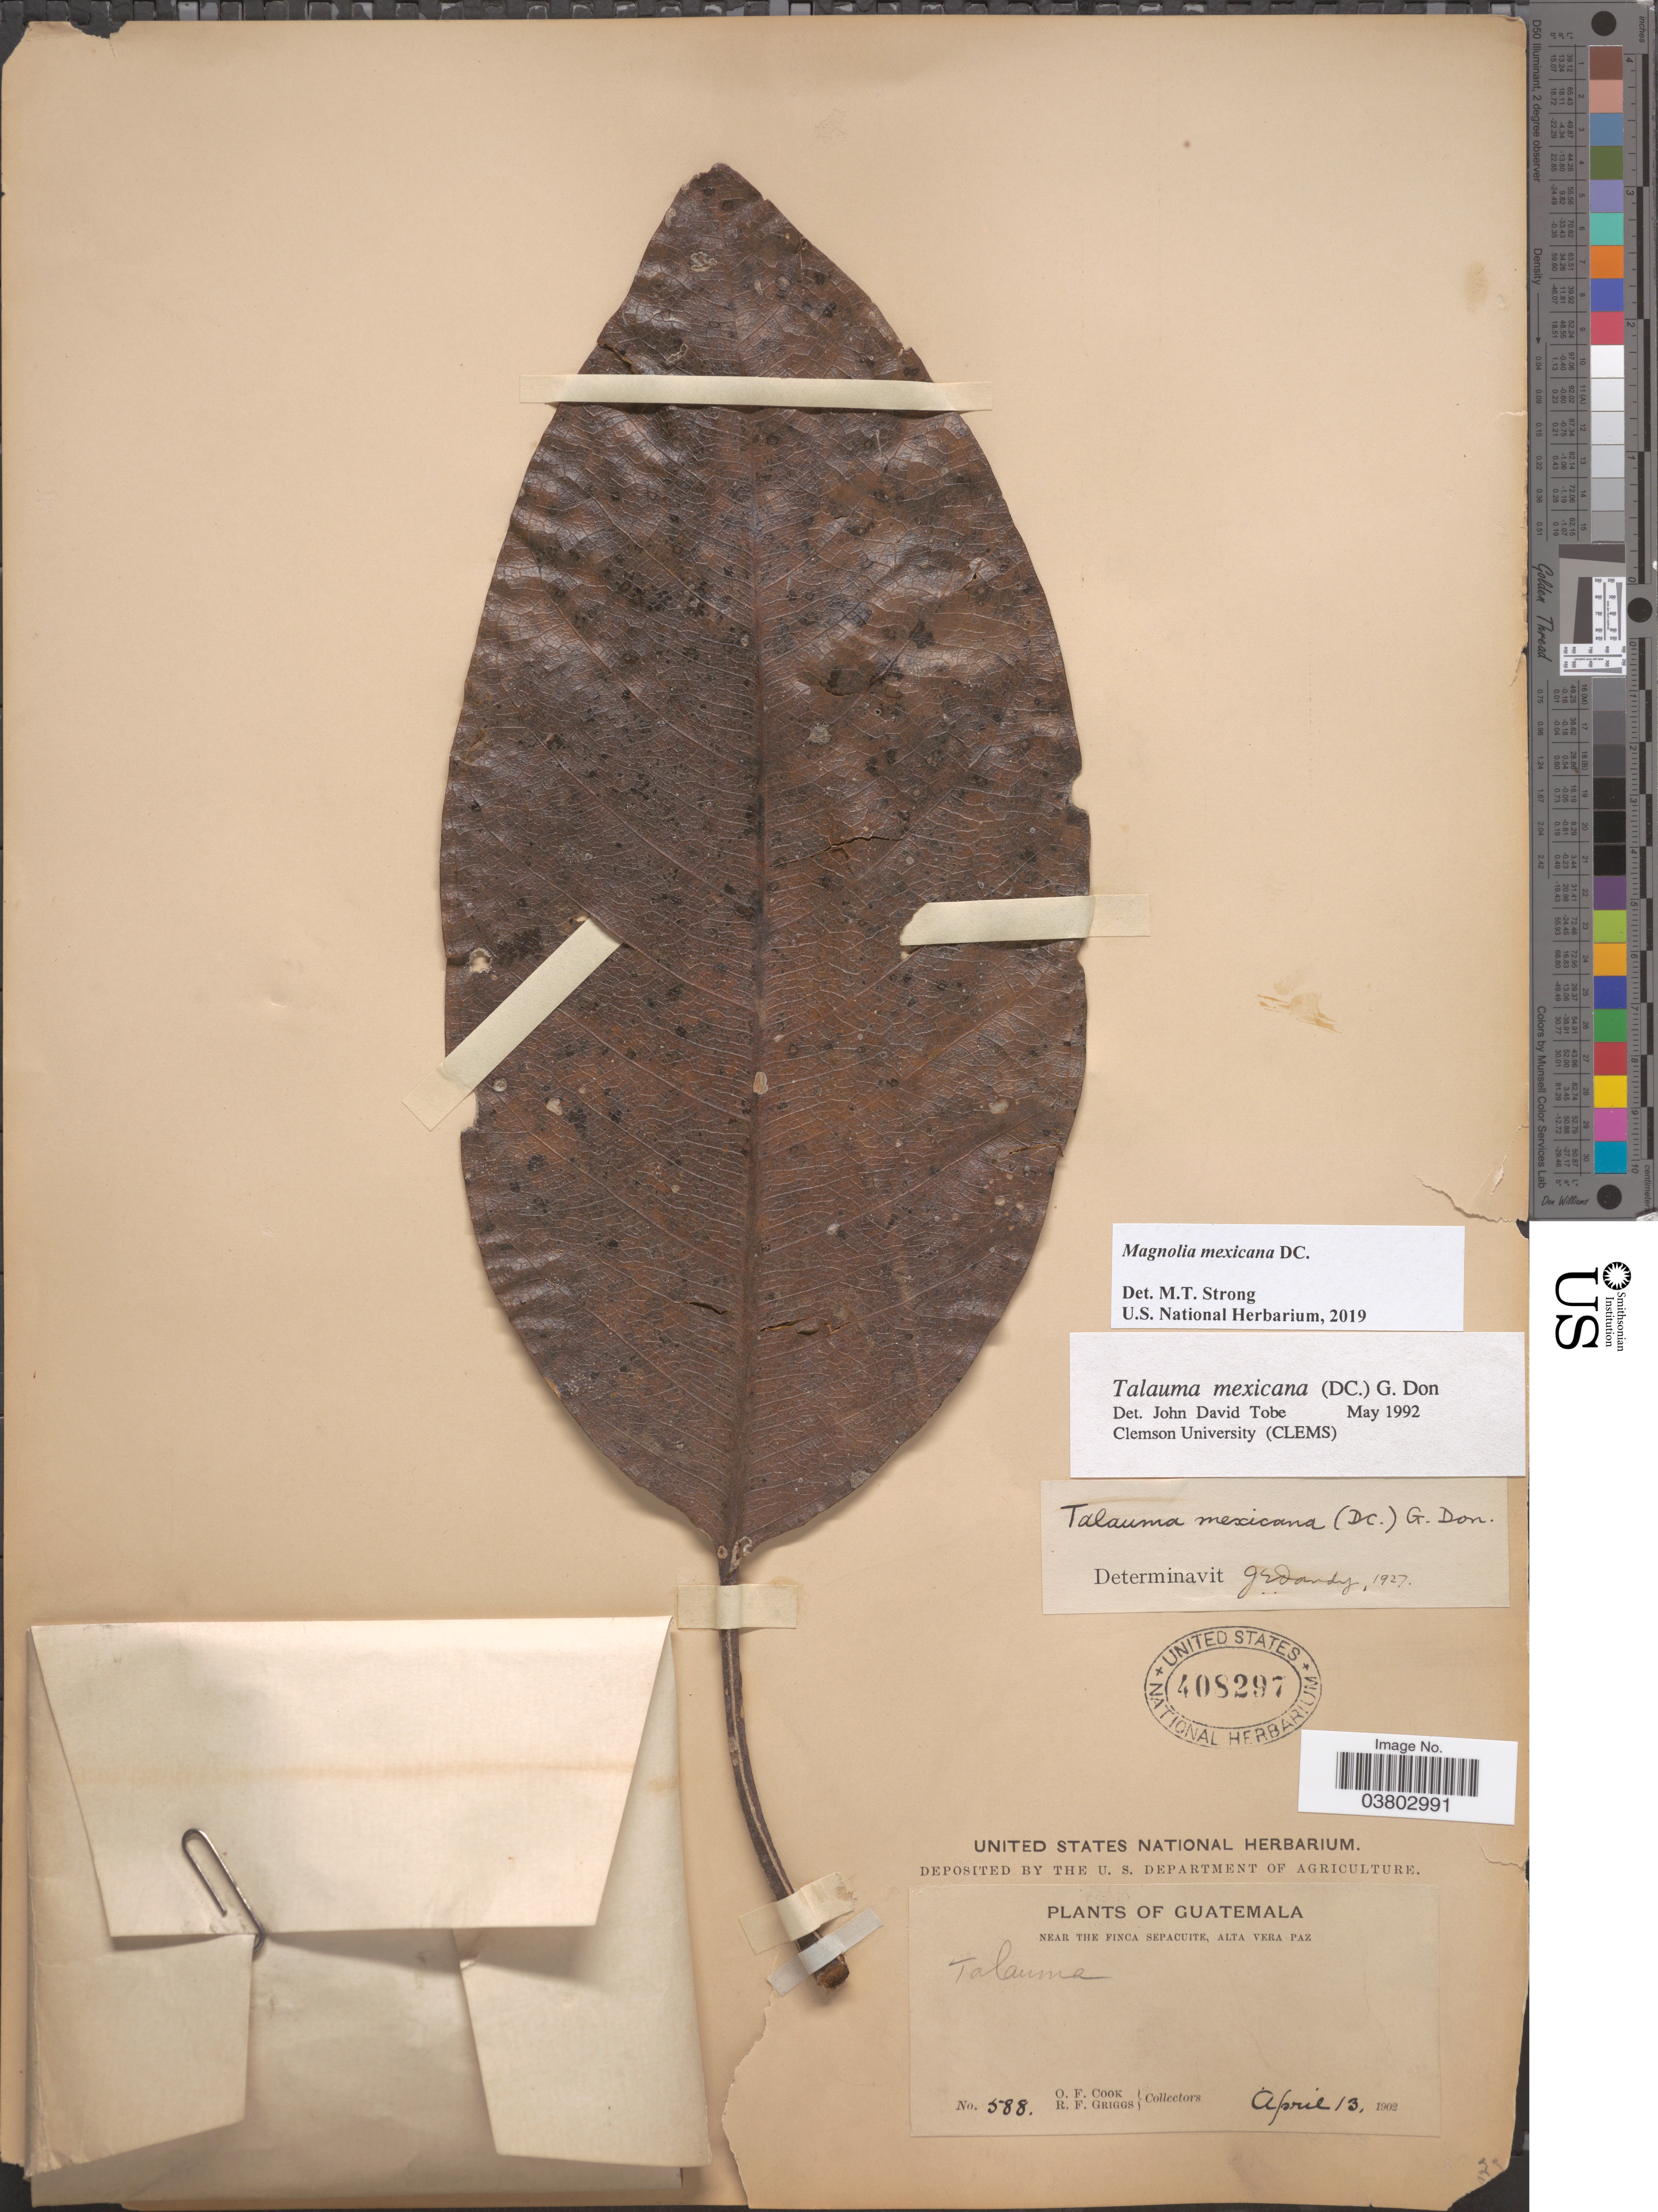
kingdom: Plantae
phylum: Tracheophyta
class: Magnoliopsida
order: Magnoliales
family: Magnoliaceae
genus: Magnolia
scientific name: Magnolia mexicana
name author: DC.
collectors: O. F. Cook & R. F. Griggs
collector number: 588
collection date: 1902-04-13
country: Guatemala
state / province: Alta Verapaz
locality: Near the Finca Sepacuite, Alta Vera Paz.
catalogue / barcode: US 408297